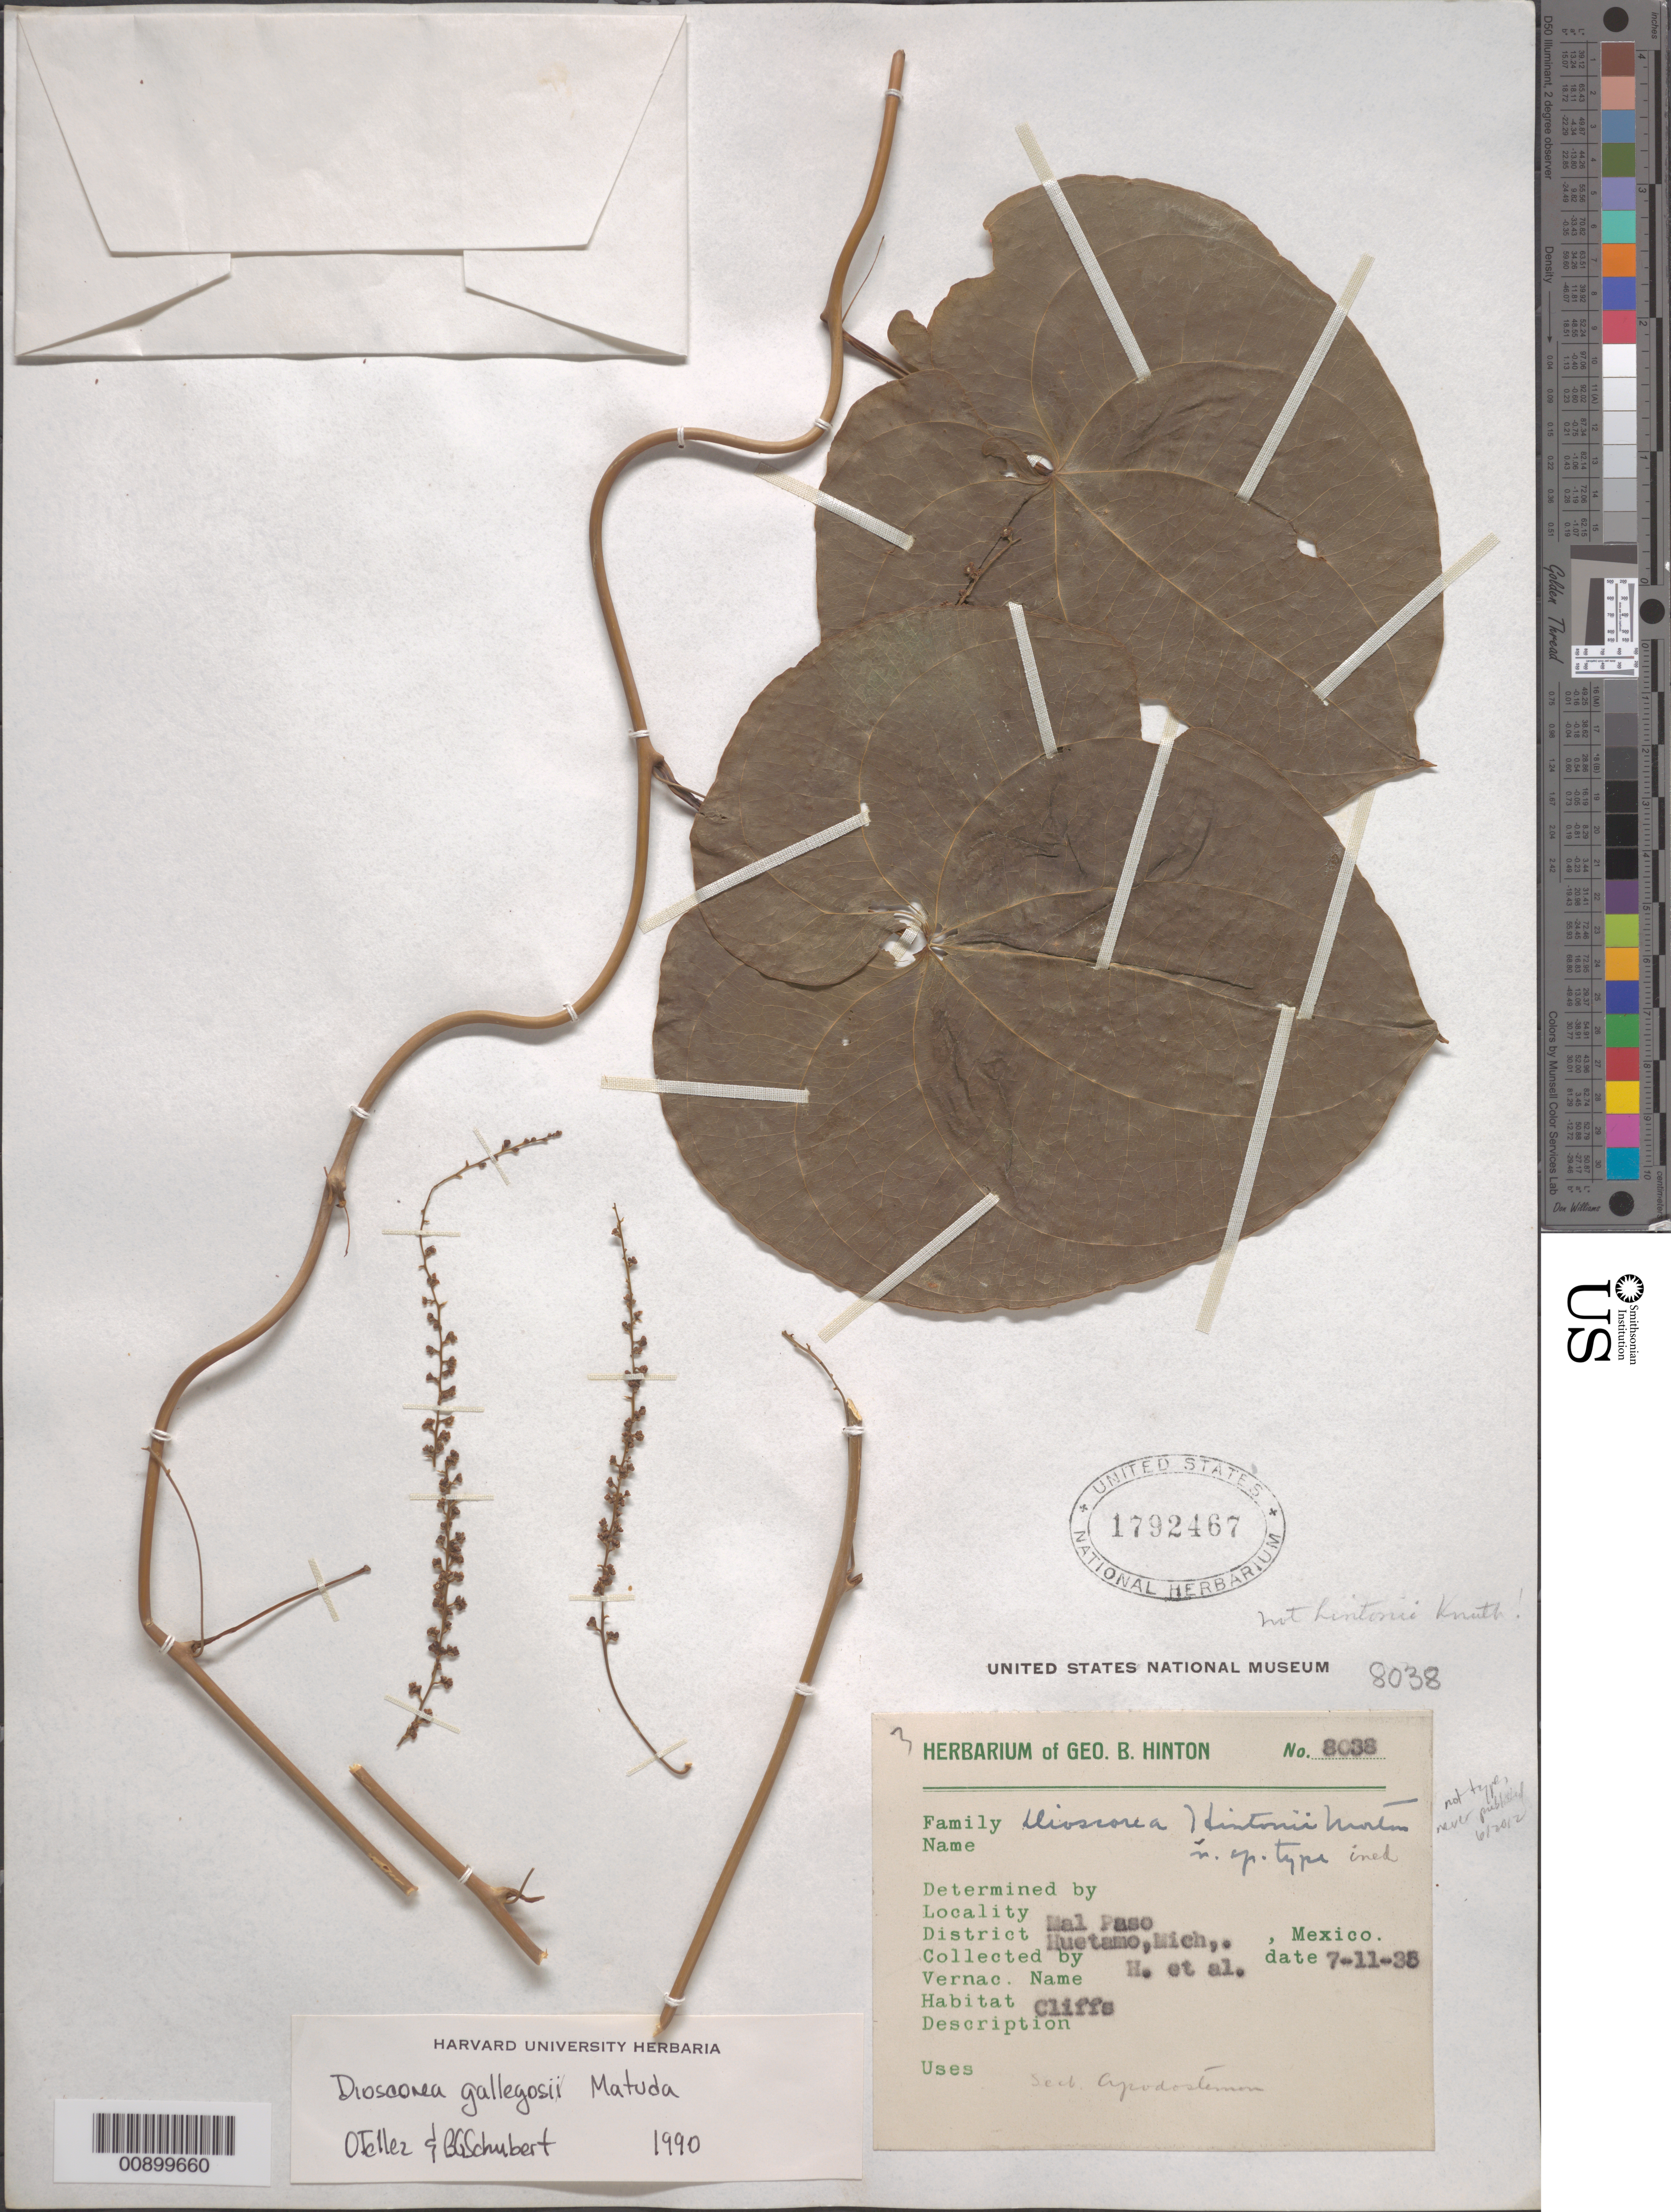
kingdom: Plantae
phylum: Tracheophyta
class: Liliopsida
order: Dioscoreales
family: Dioscoreaceae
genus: Dioscorea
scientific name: Dioscorea gallegosi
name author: Matuda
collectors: G. B. Hinton & et al.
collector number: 8038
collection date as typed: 11 Jul 1938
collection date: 1938-07-11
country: Mexico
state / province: Michoacán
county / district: Huetamo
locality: Mal Paso, District Huetamo, State of Michoacán.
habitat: Cliffs.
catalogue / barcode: US 1792467